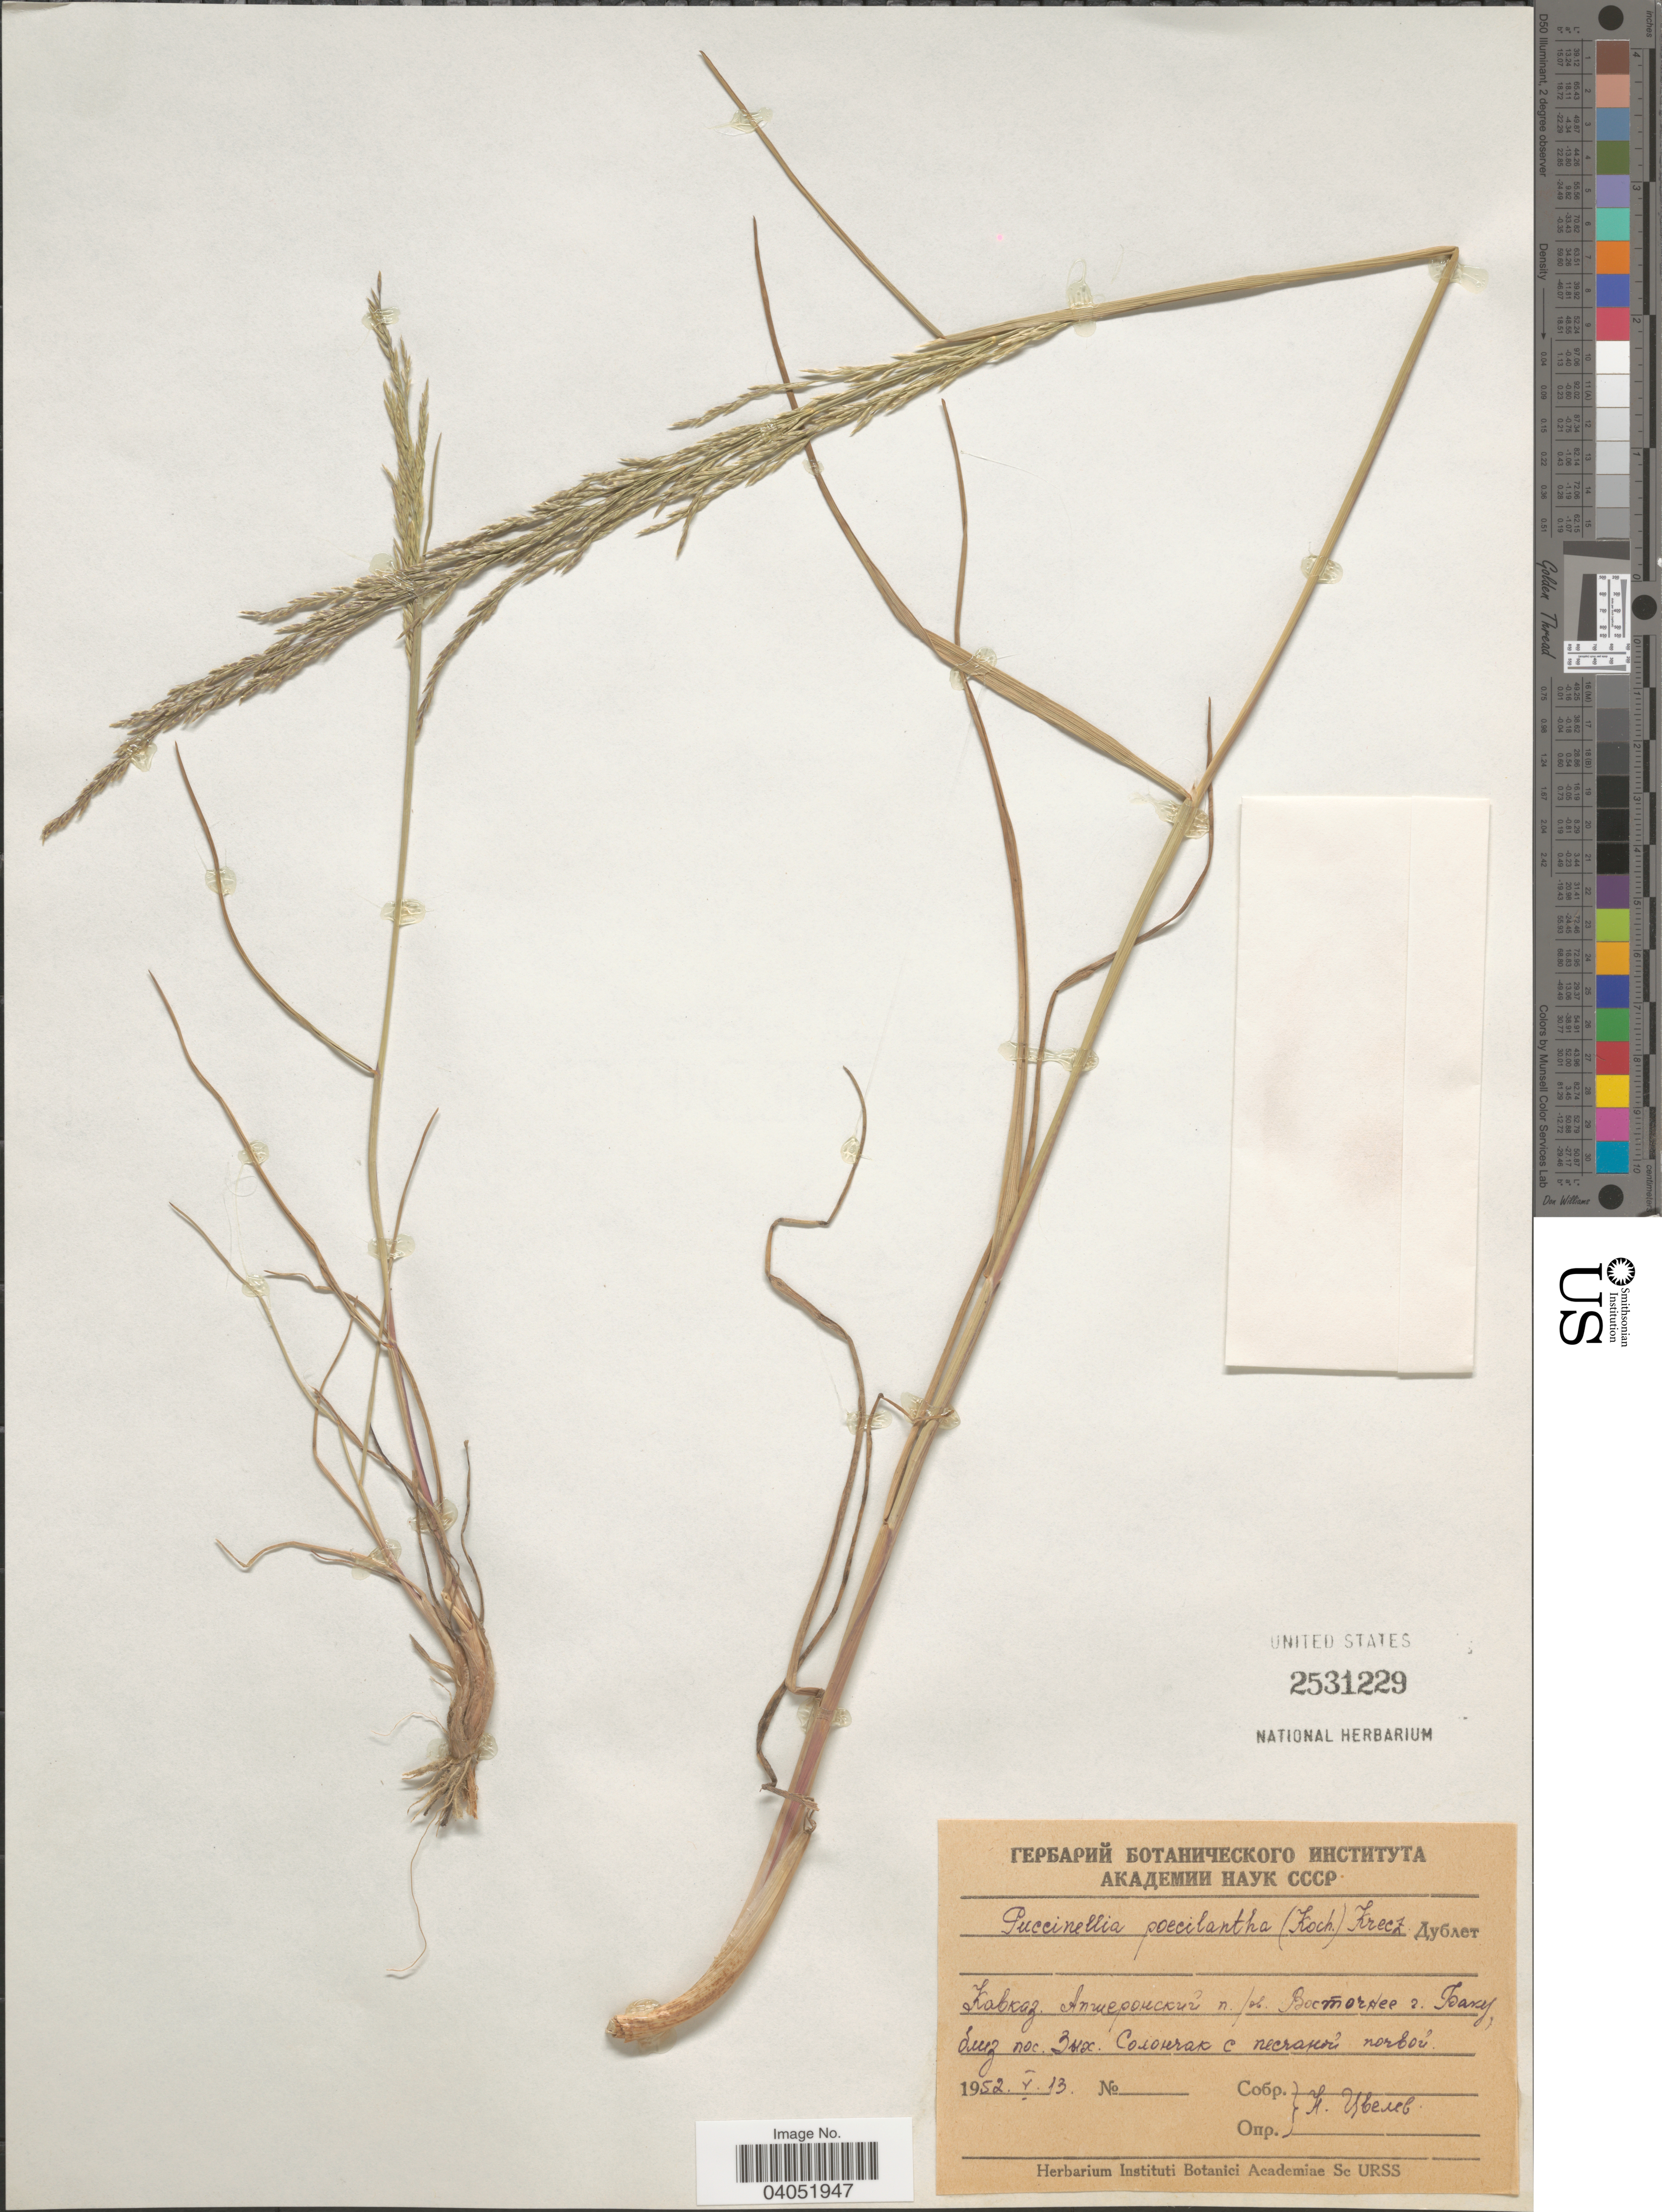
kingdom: Plantae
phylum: Tracheophyta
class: Liliopsida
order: Poales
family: Poaceae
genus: Puccinellia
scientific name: Puccinellia poecilantha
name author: (K. Koch) Grossh.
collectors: ex herb. Instituti Botanici Academiae Sc. URSS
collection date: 1952-05-13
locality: X.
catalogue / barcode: US 2531229